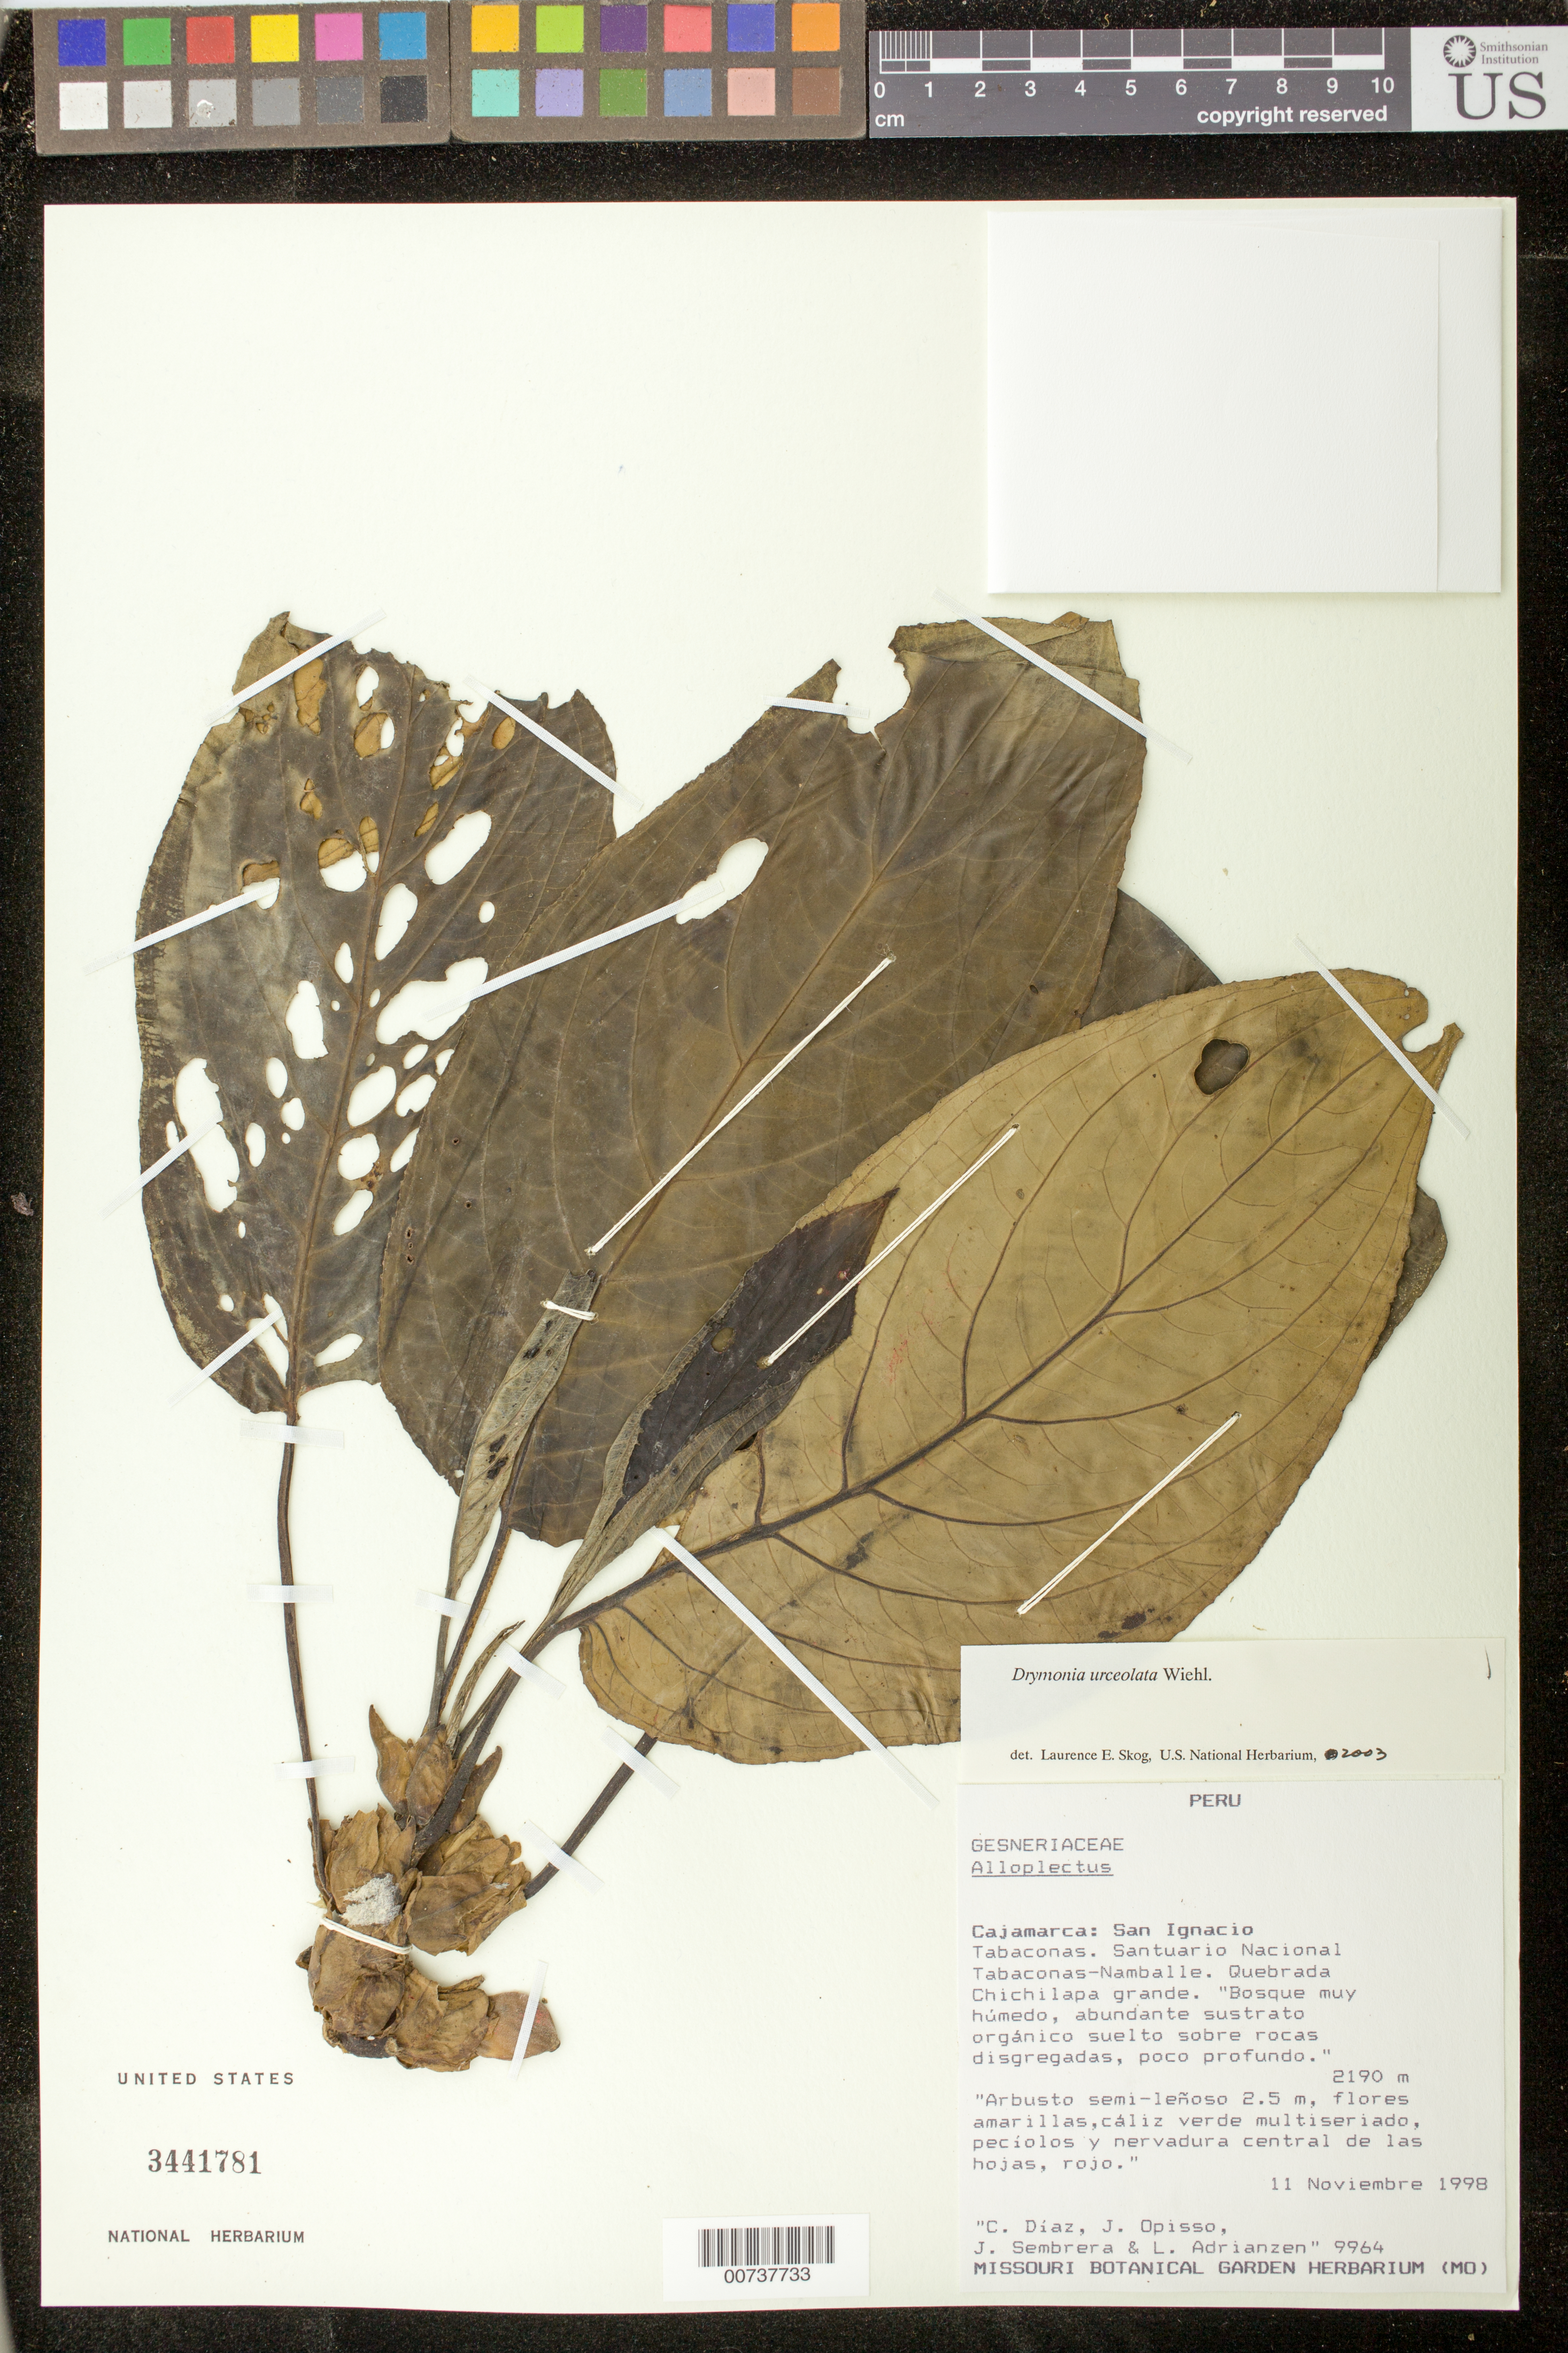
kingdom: Plantae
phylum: Tracheophyta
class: Magnoliopsida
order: Lamiales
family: Gesneriaceae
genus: Drymonia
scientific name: Drymonia urceolata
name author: Wiehler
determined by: Skog, Laurence E.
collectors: C. Díaz S., J. Opisso, J. Sembrera & L. Adrianzen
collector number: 9964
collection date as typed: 11 Nov 1998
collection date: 1998-11-11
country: Peru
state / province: Cajamarca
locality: Prov. San Ignacio, Tabaconas, Santuario Nacional Tabaconas-Namballe, Quebrada Chichilapa grande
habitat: Bosque muy húmedo, abundante sustrato orgánico suelto sobre rocas disgregadas, poco profundo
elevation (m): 2190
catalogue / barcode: US 3441781